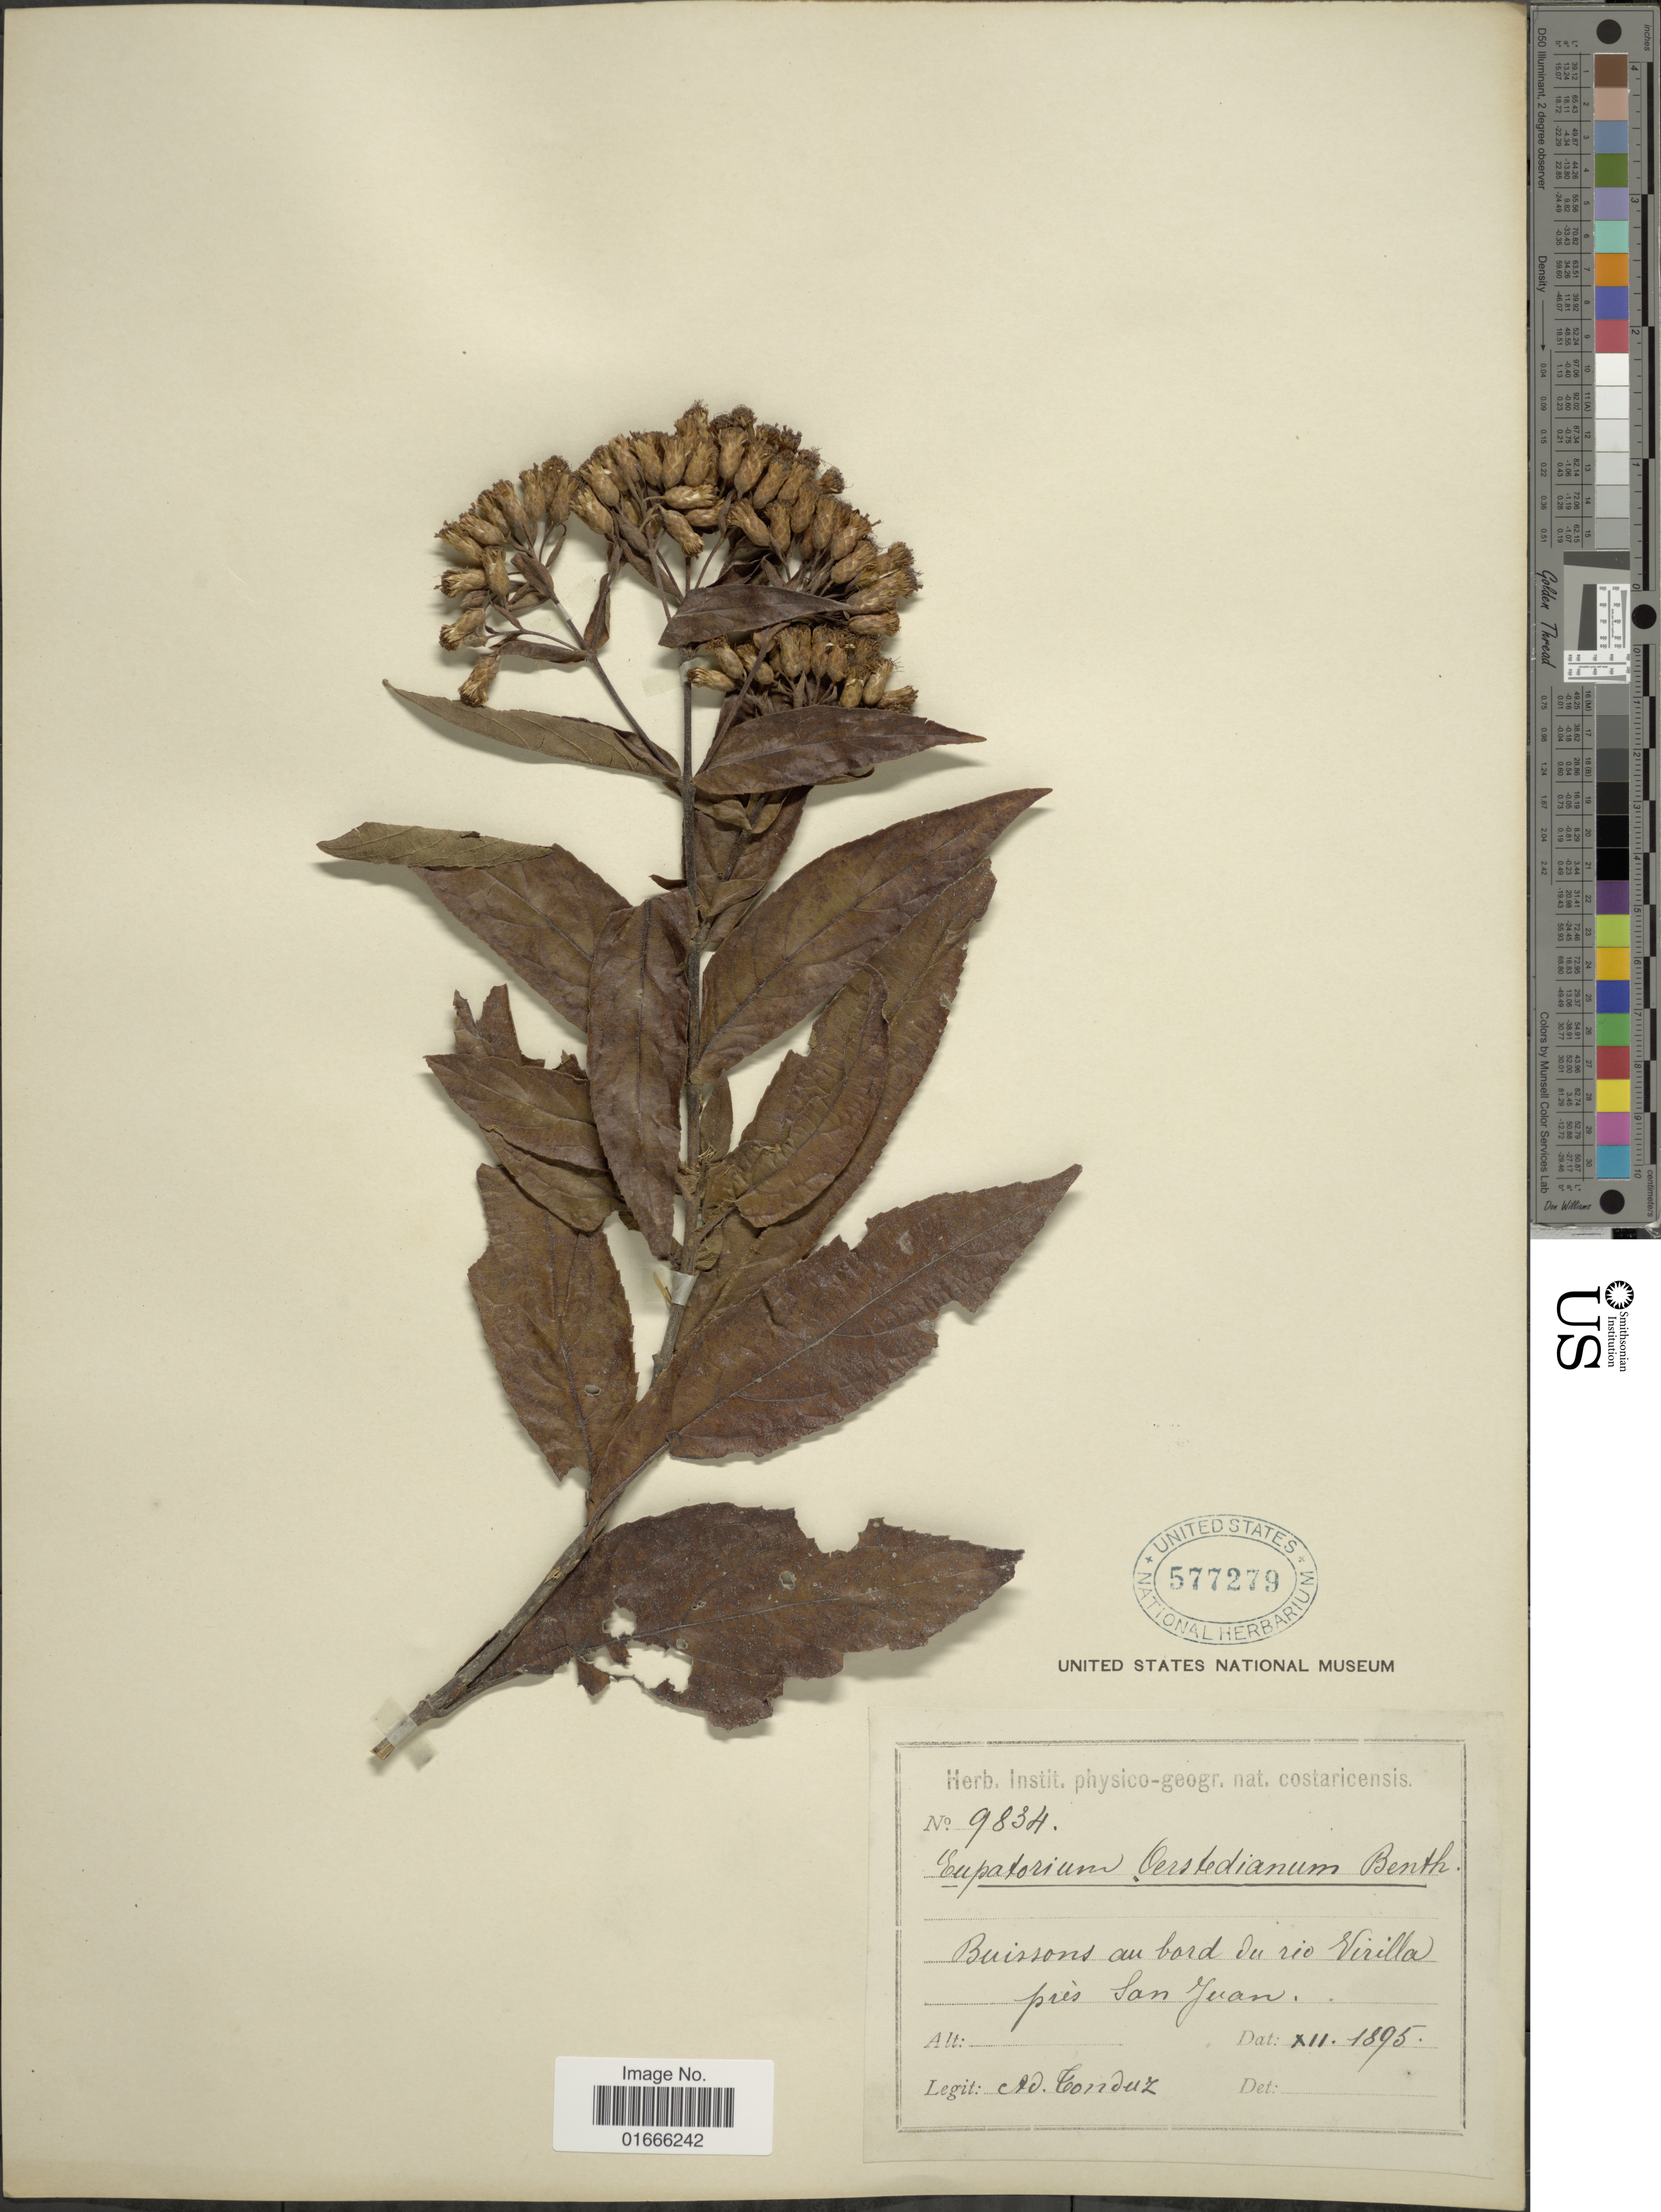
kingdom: Plantae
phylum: Tracheophyta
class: Magnoliopsida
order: Asterales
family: Asteraceae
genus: Chromolaena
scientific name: Chromolaena oerstediana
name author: (B.L. Rob. ex Oerst.) R.M. King & H. Rob.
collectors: A. Tonduz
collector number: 9834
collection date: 1895-12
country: Costa Rica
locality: Buissons au bord dui rio Virilla pres San Juan.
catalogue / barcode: US 577279